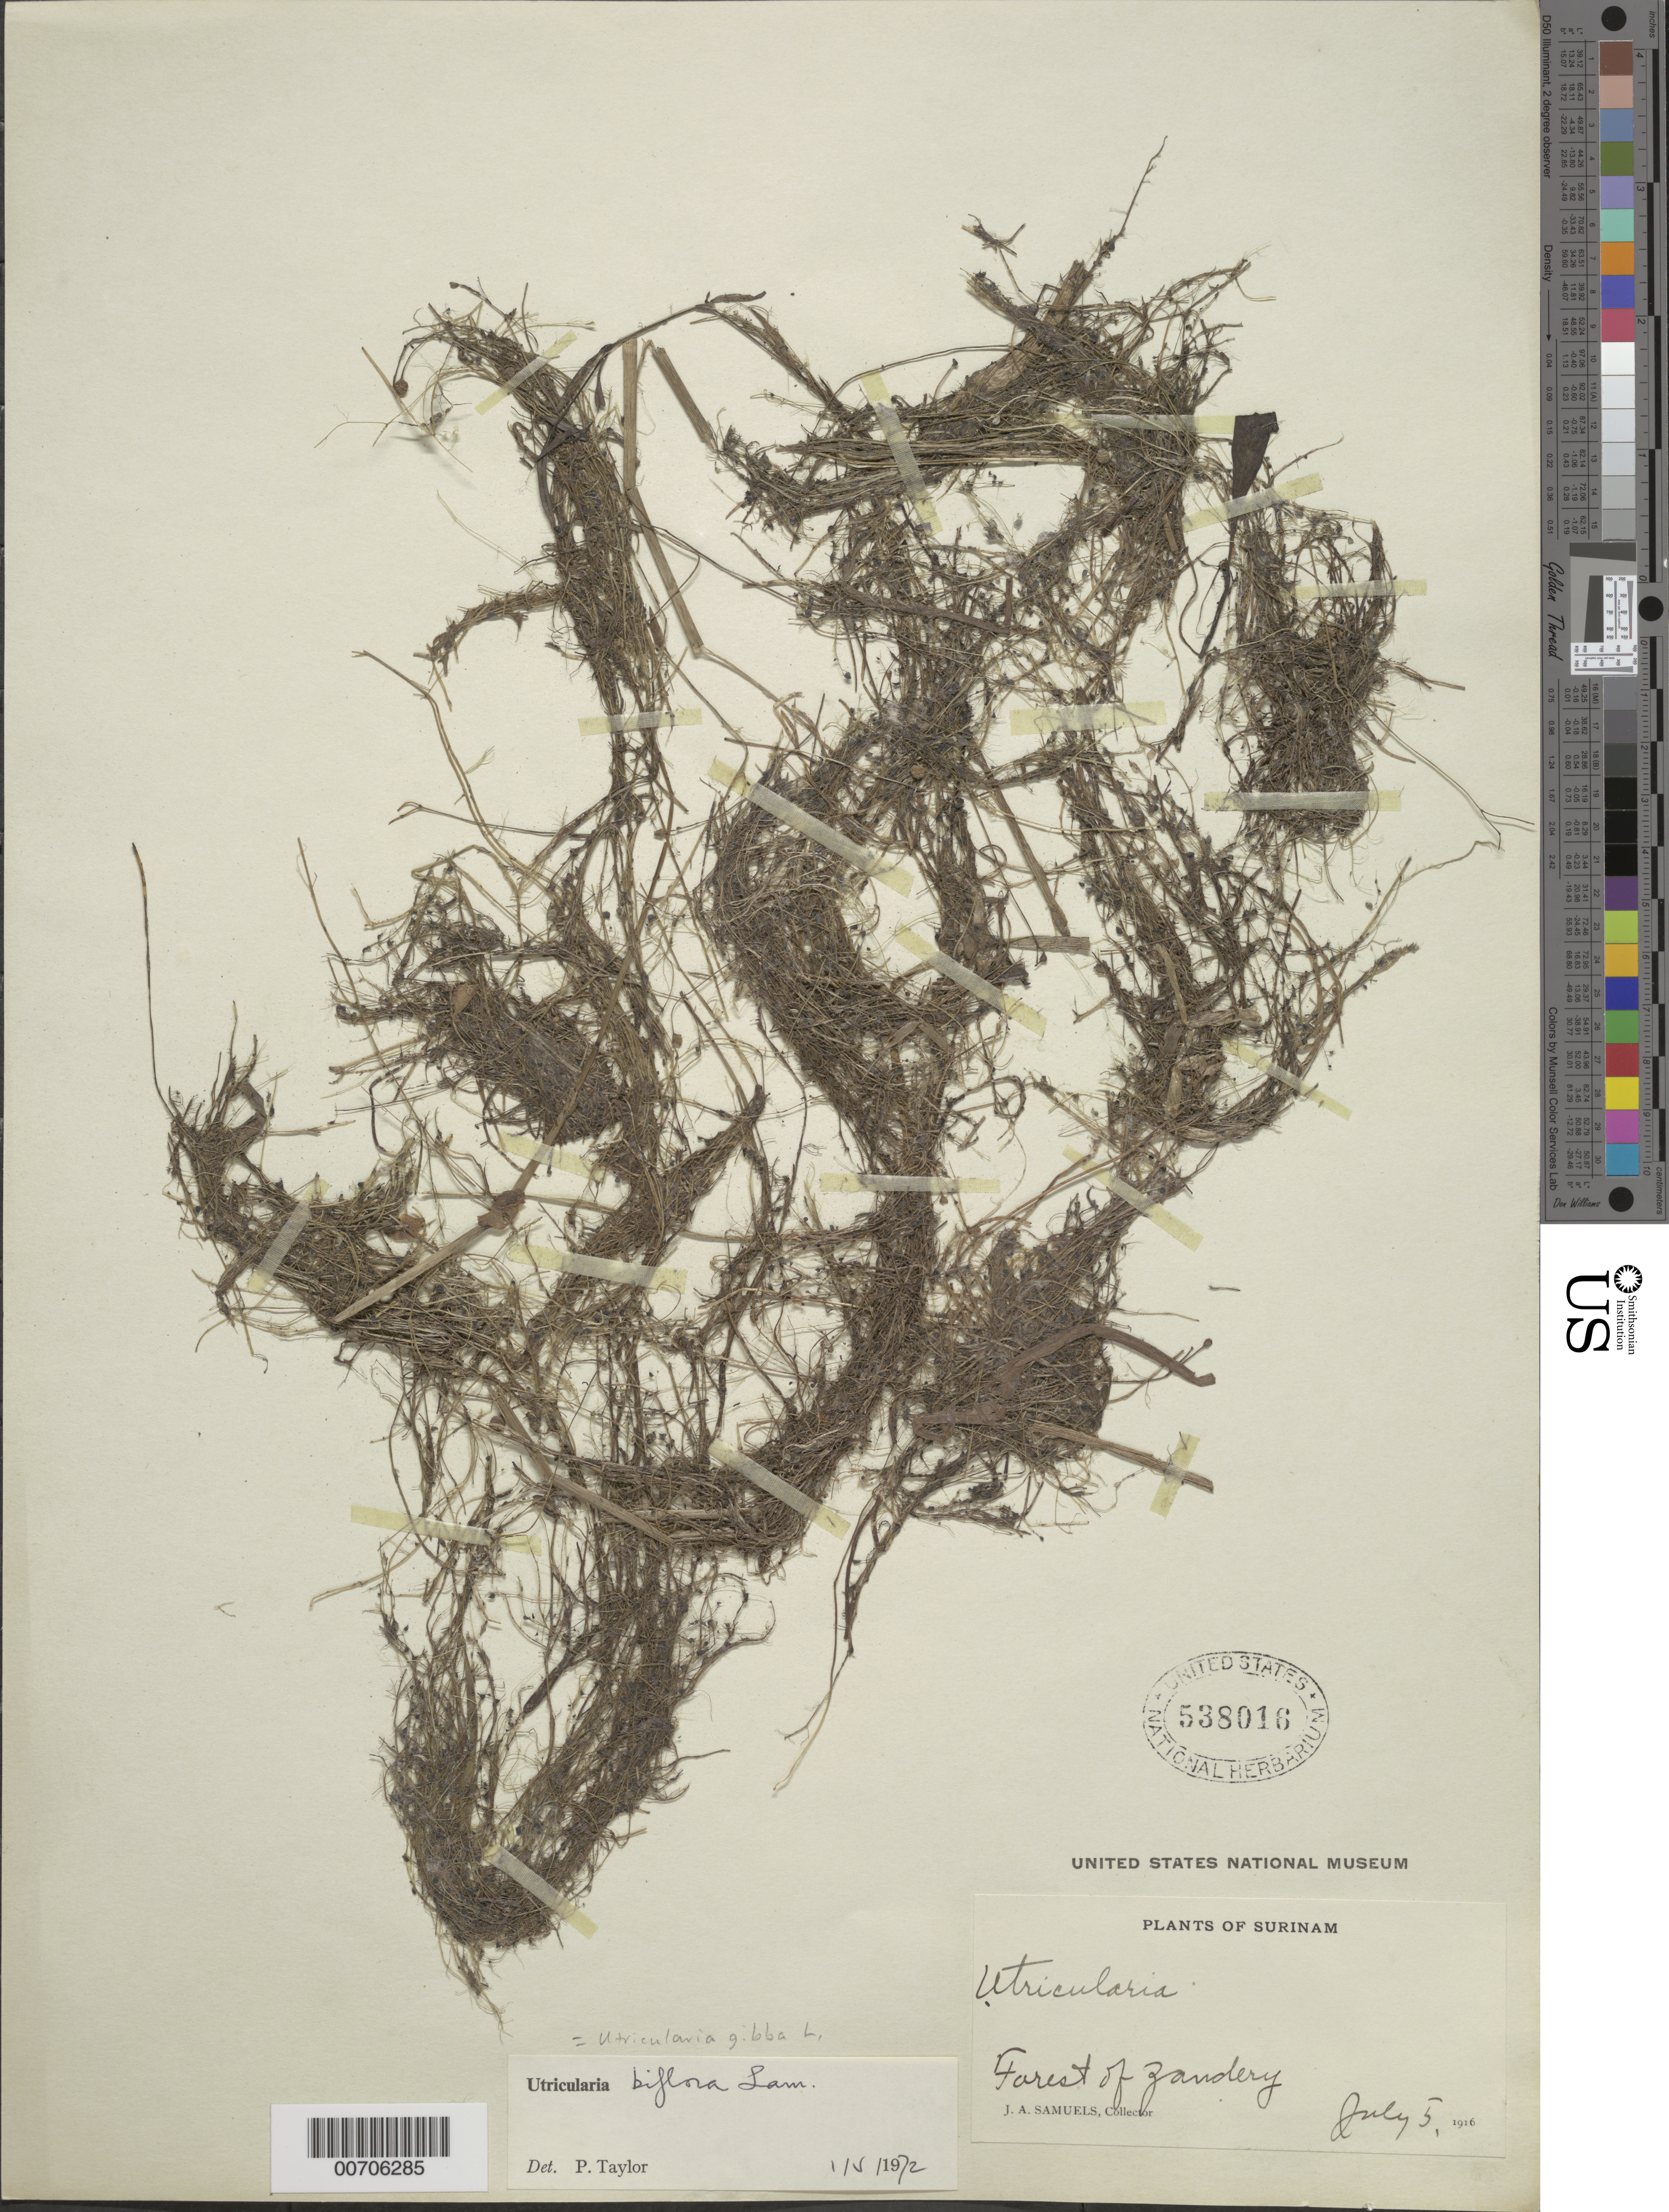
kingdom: Plantae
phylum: Tracheophyta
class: Magnoliopsida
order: Lamiales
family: Lentibulariaceae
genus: Utricularia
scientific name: Utricularia biflora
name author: Lam.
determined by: Taylor, P.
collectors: J. A. Samuels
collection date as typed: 5-Jul-16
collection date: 1916-07-05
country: Suriname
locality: Zanderij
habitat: Forest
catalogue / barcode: US 538016